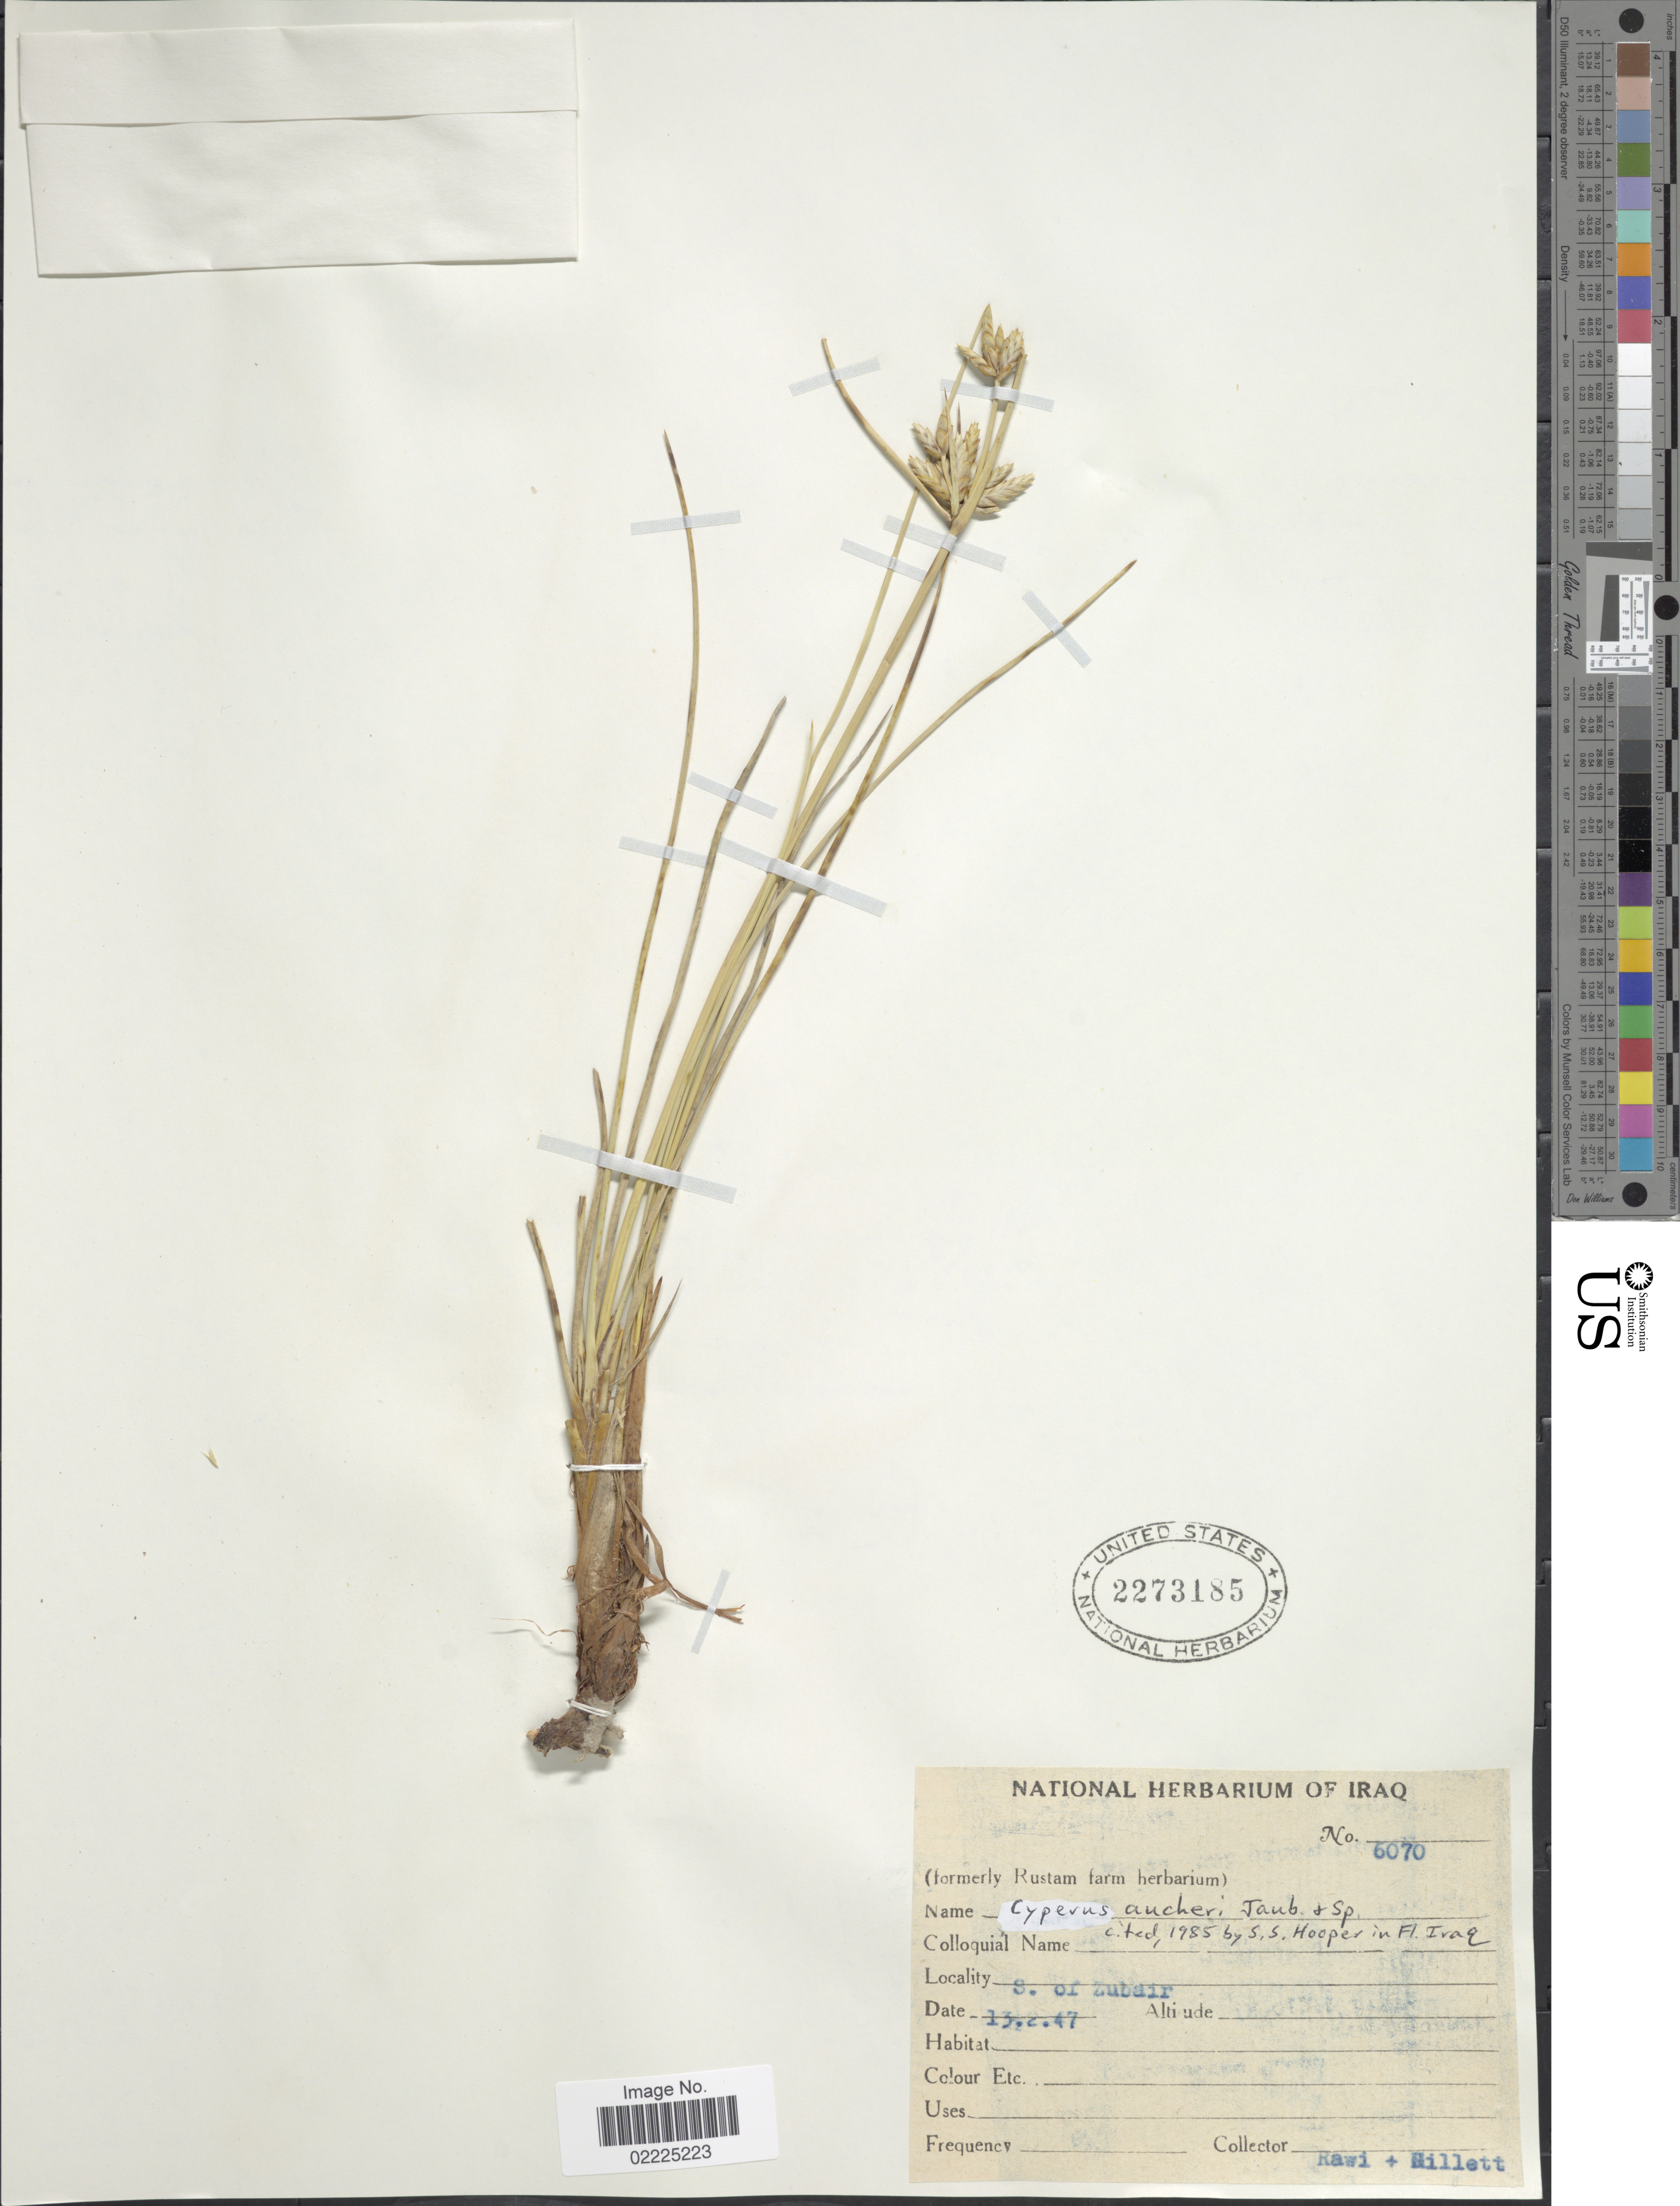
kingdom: Plantae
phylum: Tracheophyta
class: Liliopsida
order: Poales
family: Cyperaceae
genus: Cyperus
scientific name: Cyperus aucheri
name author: Jaub. & Spach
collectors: -. Rawi & Gillett, --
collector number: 6070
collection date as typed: Transcribed d/m/y: 13/2/47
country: Iraq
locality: S. of Zubair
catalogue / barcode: US 2273185